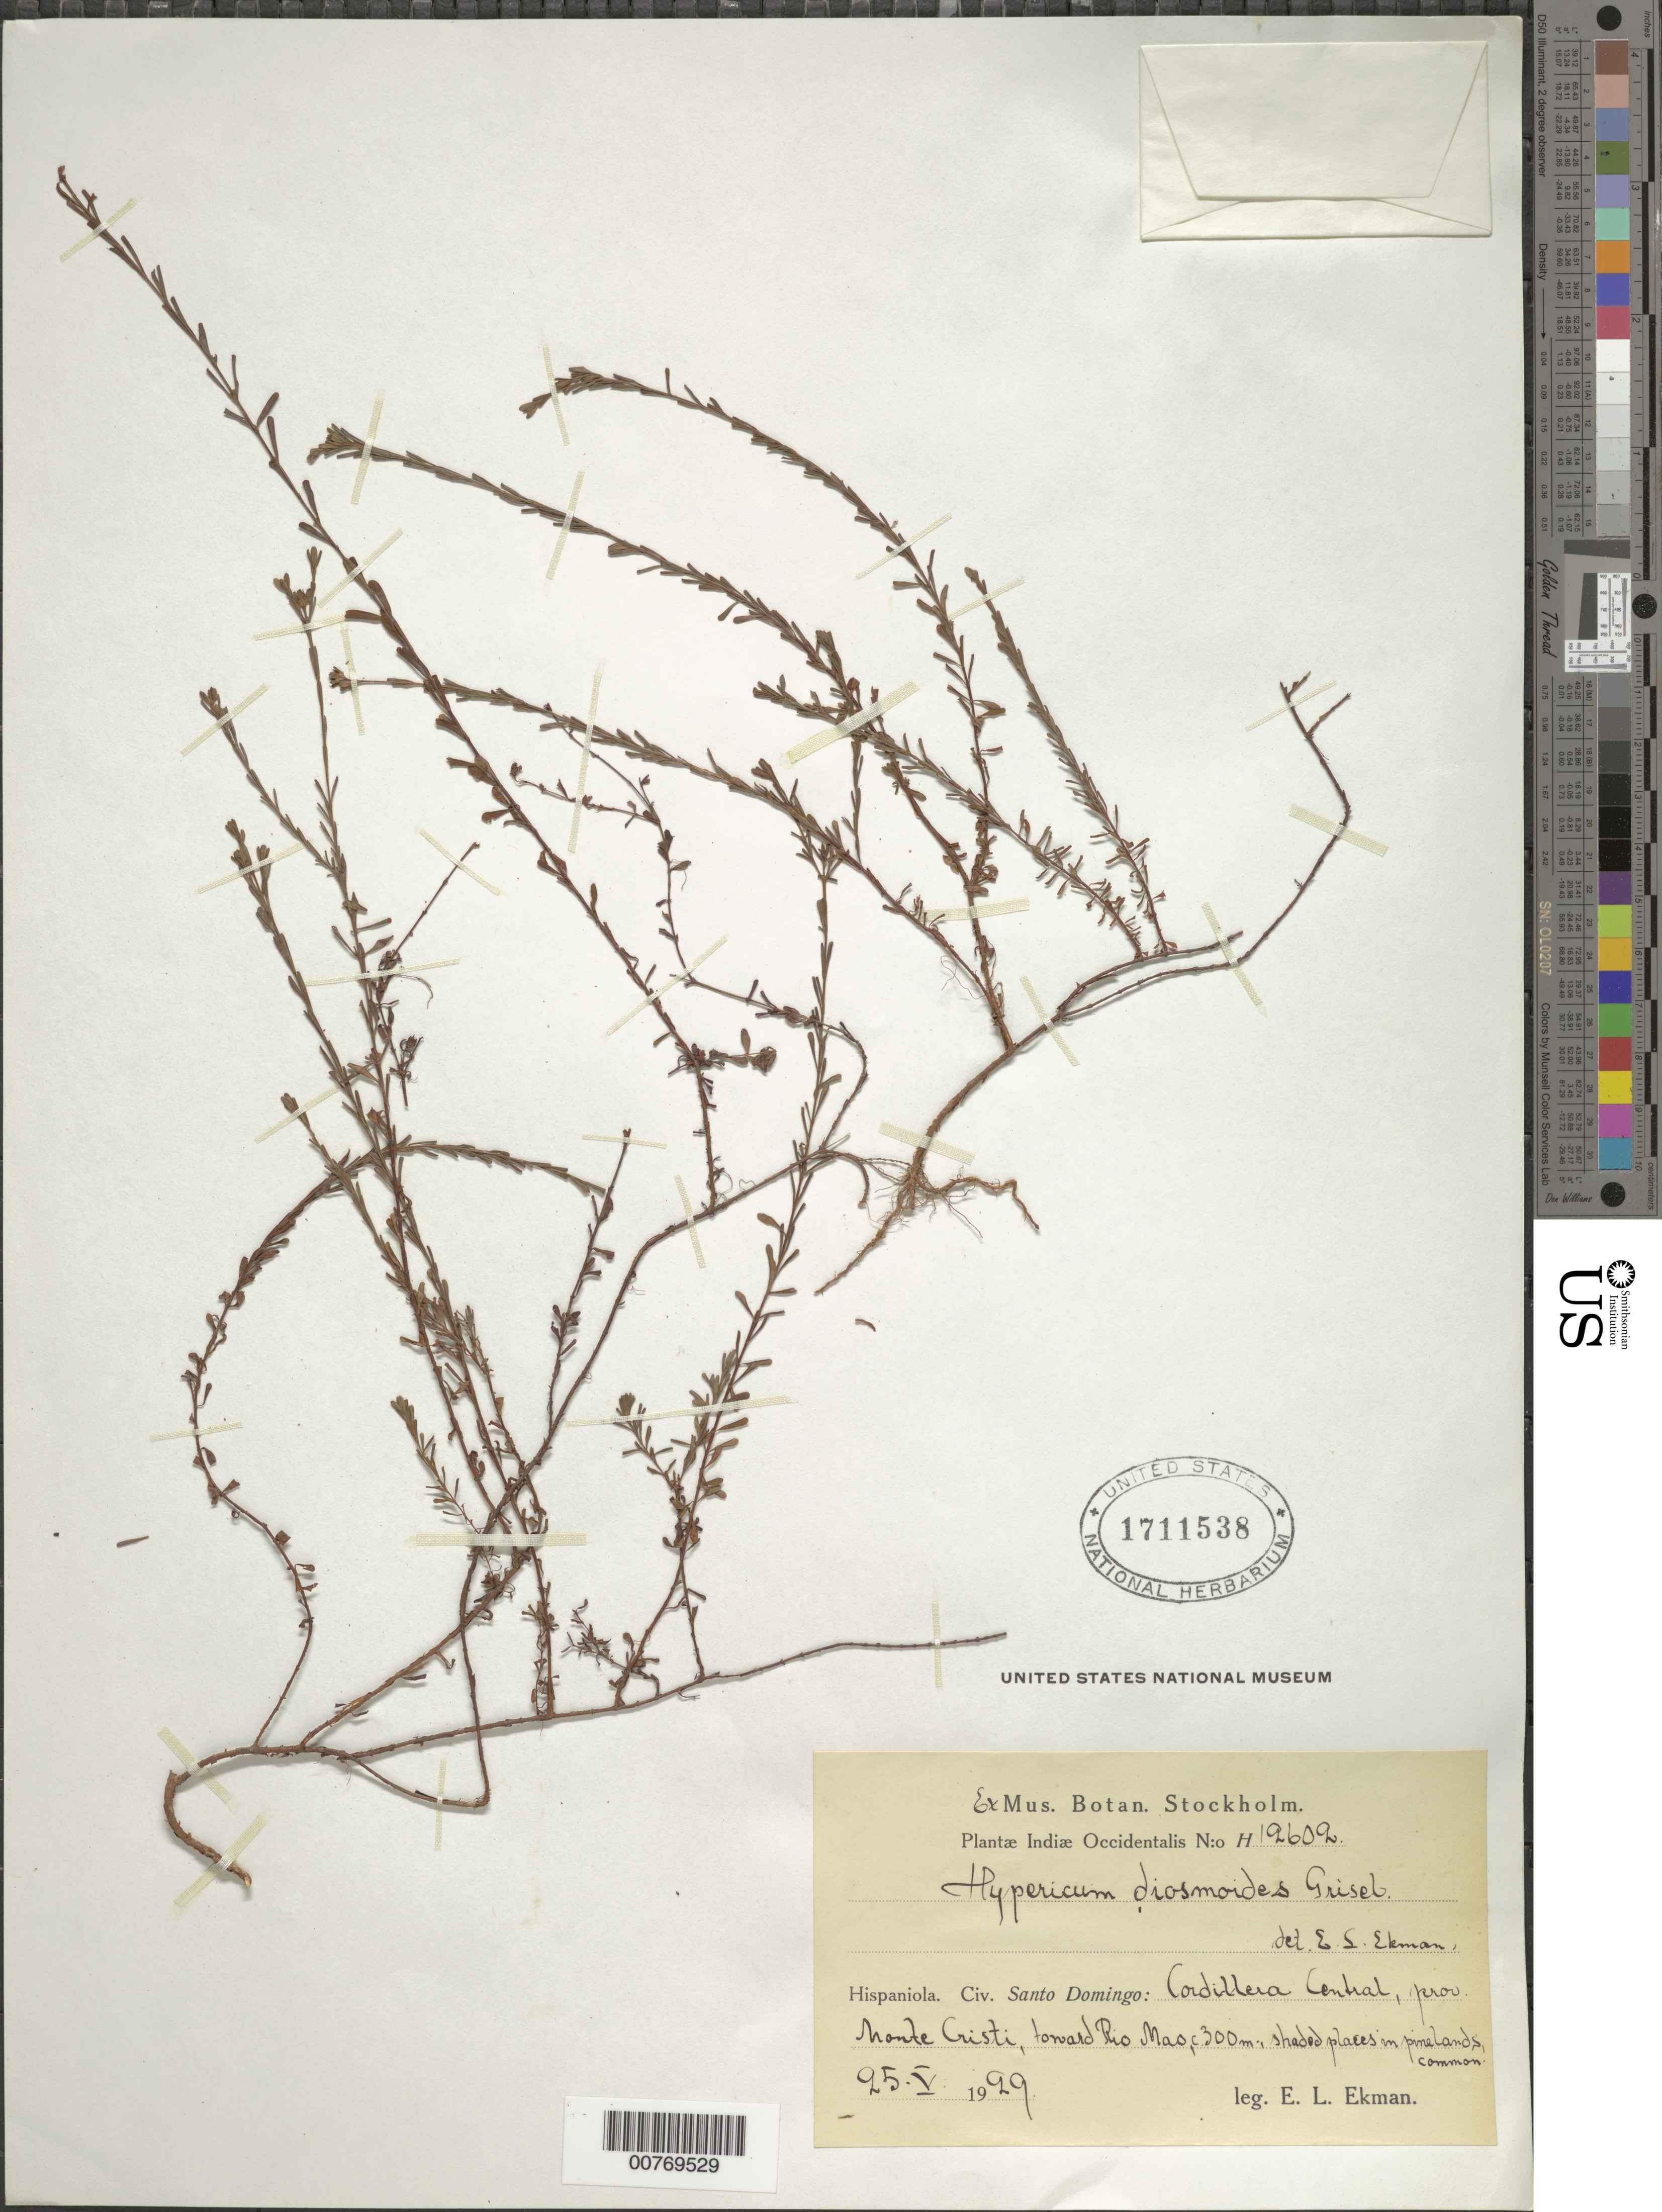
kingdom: Plantae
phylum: Tracheophyta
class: Magnoliopsida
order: Malpighiales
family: Hypericaceae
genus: Hypericum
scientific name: Hypericum diosmoides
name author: Griseb.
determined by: Ekman, E. L.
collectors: E. L. Ekman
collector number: H 12602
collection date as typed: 25 May 1929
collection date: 1929-05-25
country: Dominican Republic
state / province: Monte Cristi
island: Hispaniola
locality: Cordillera Central, toward Río Mao.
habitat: Shaded places in pinelands, common.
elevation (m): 300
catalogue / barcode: US 1711538